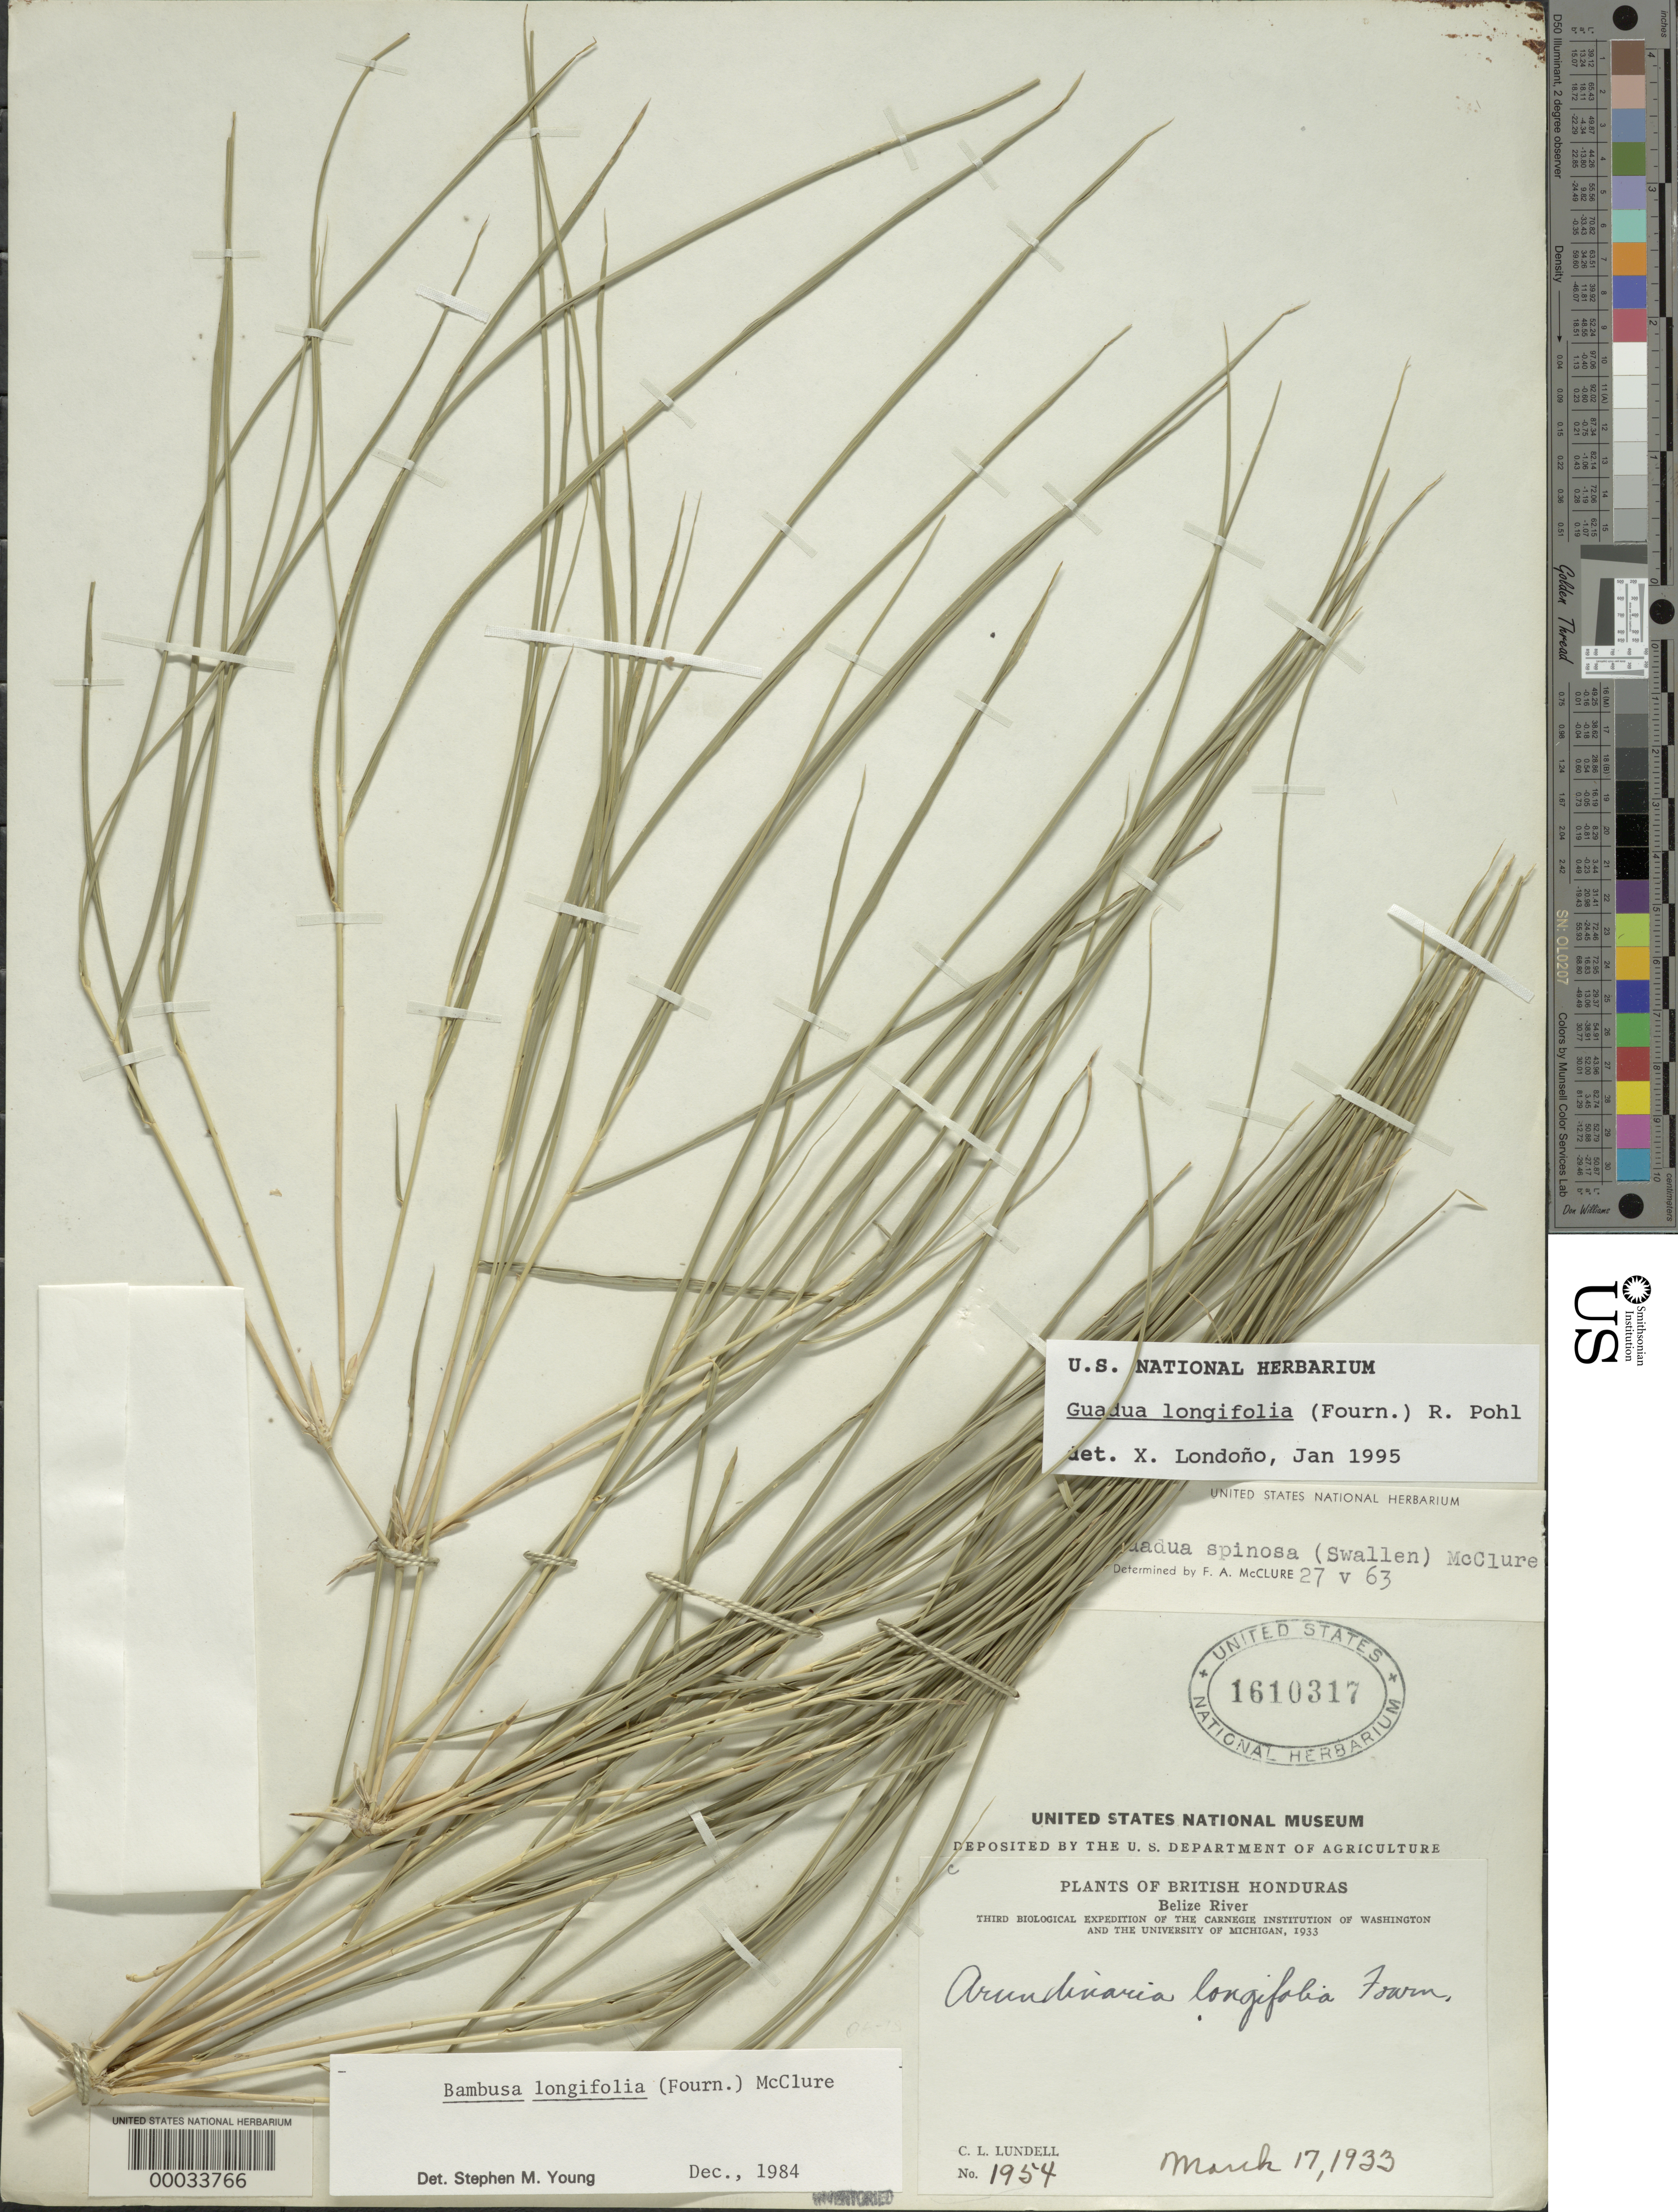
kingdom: Plantae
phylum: Tracheophyta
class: Liliopsida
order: Poales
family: Poaceae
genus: Guadua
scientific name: Guadua longifolia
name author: (E. Fourn.) R.W. Pohl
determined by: Londoño, X., (TULV), Jardin Botanico "Juan Maria Cespedes"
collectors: C. L. Lundell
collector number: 1954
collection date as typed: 17 Mar 1933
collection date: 1933-03-17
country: Belize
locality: Belize River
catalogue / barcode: US 1610317